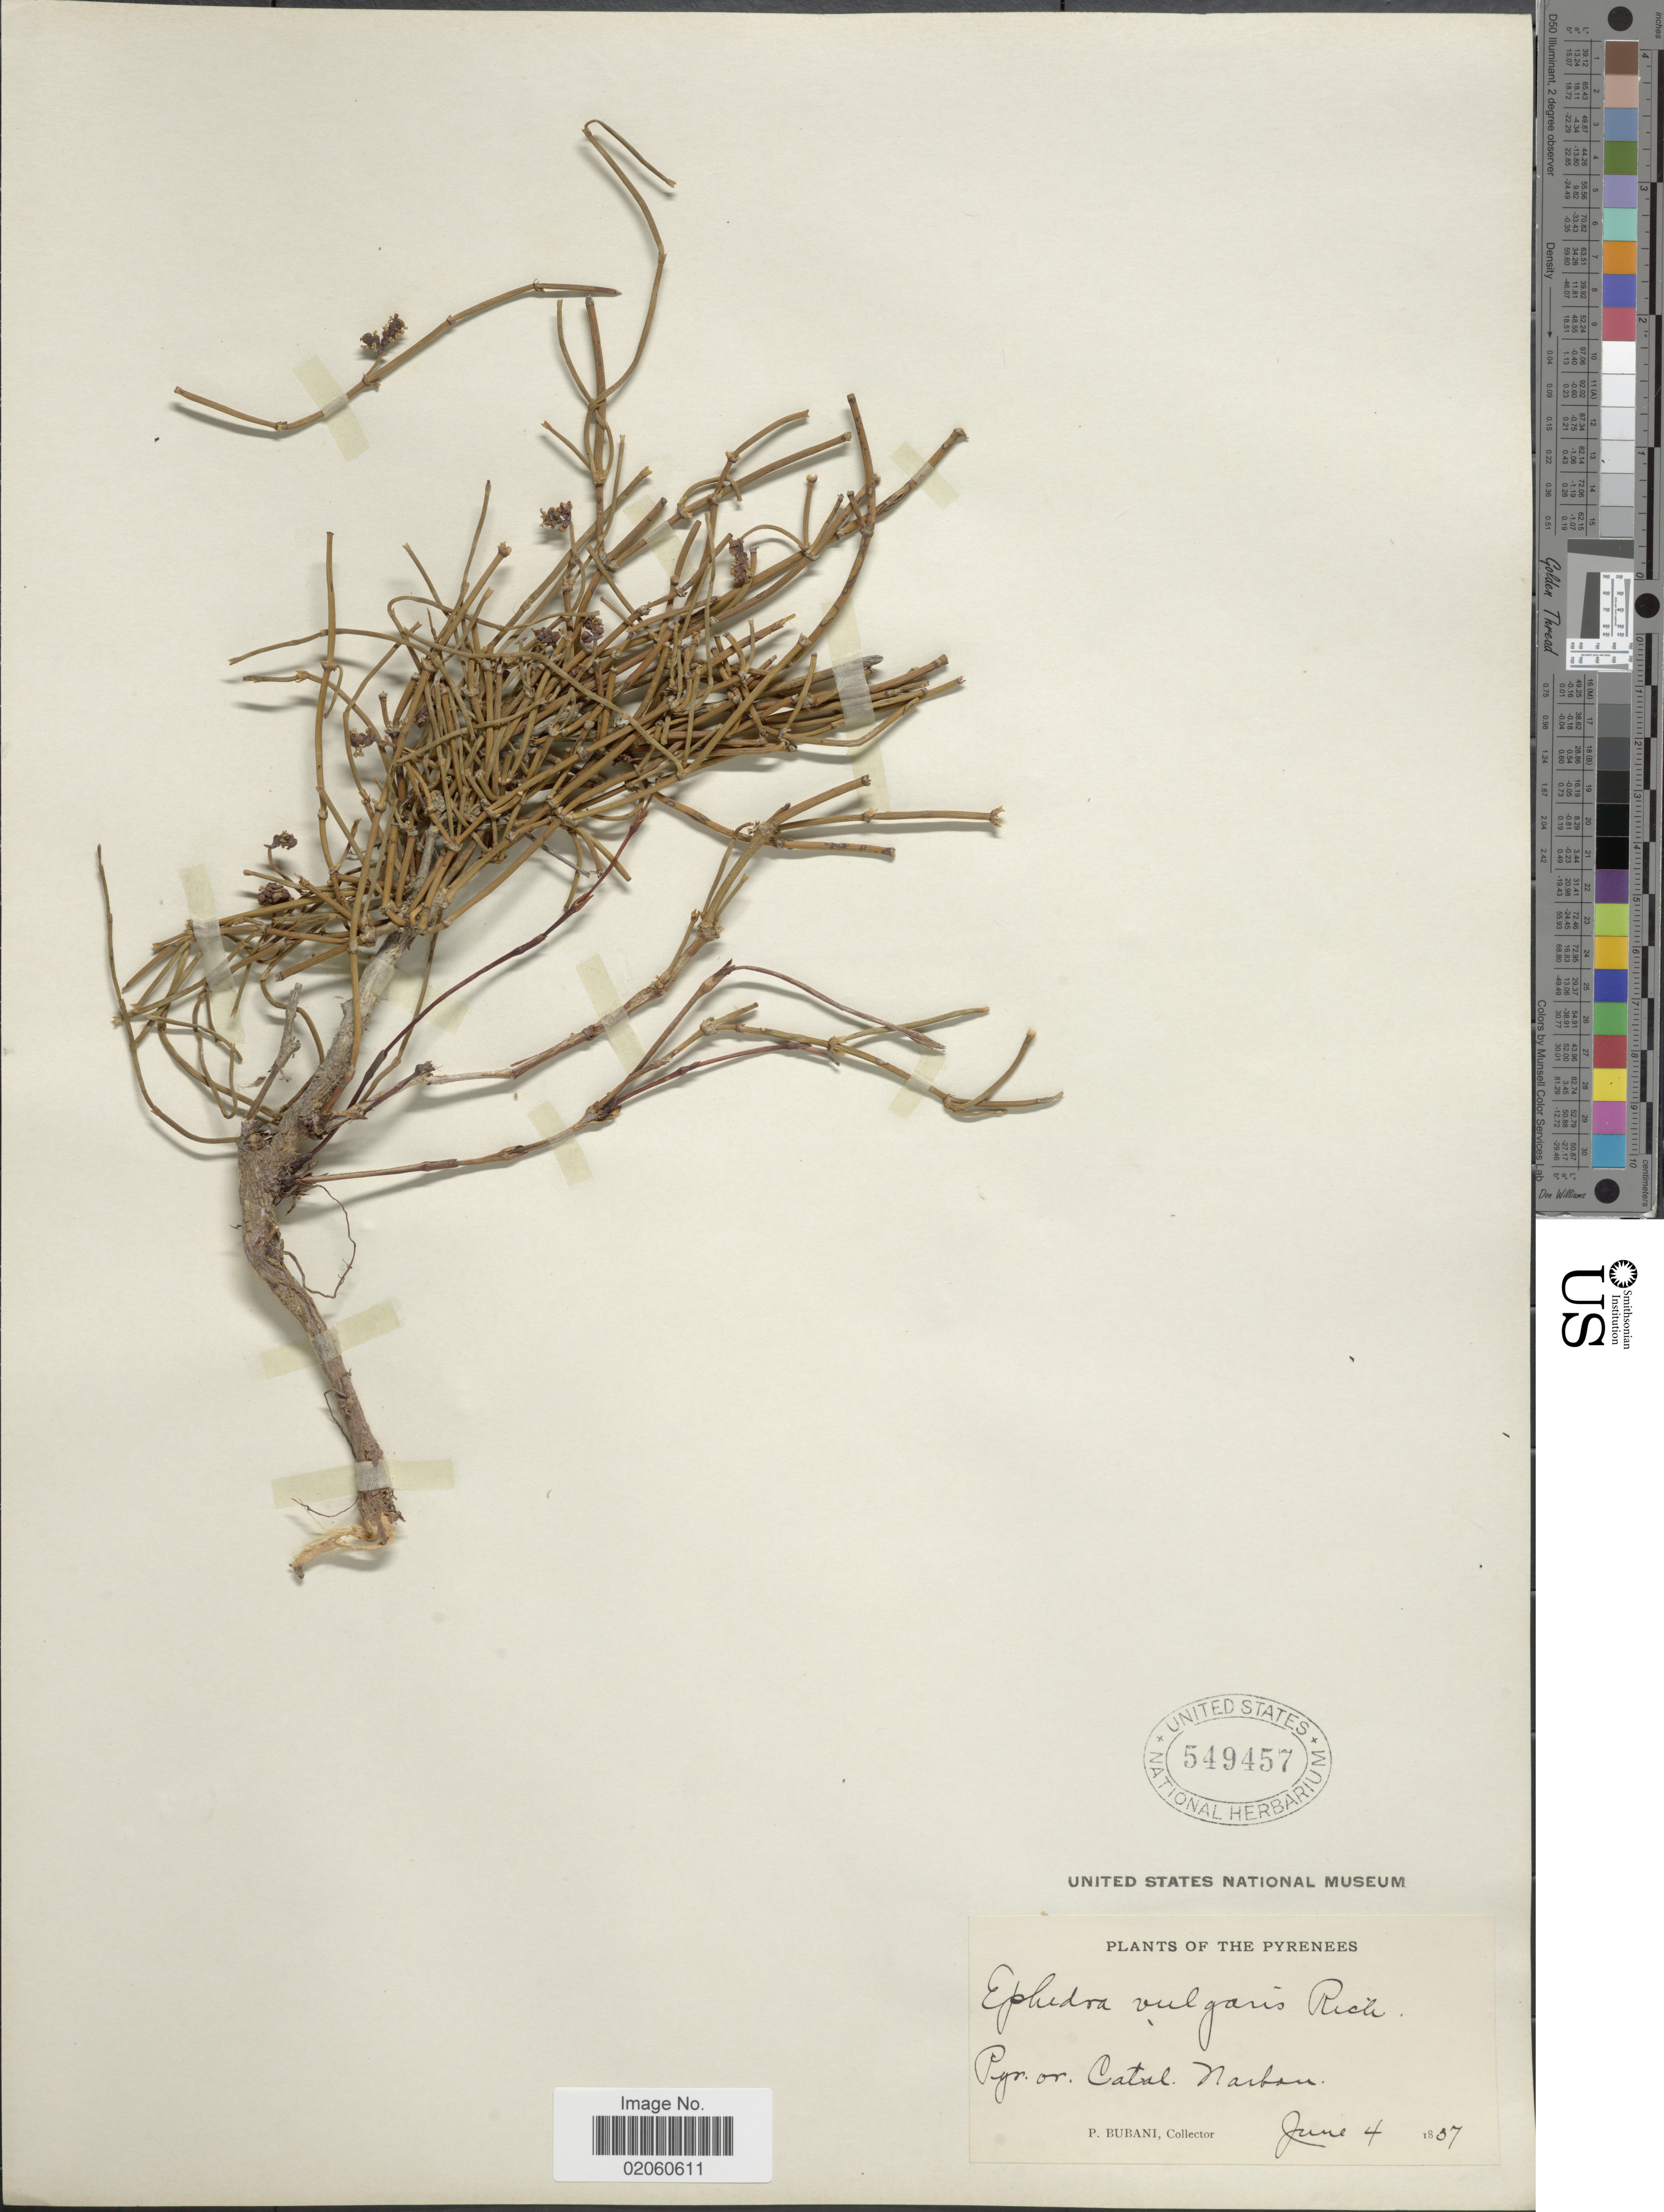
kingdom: Plantae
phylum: Tracheophyta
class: Gnetopsida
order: Ephedrales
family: Ephedraceae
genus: Ephedra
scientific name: Ephedra vulgaris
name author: Willk.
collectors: P. Bubani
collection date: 1837-06-04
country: France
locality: Pyrenees. Pyr. or. Catal. Narbon.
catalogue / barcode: US 549457